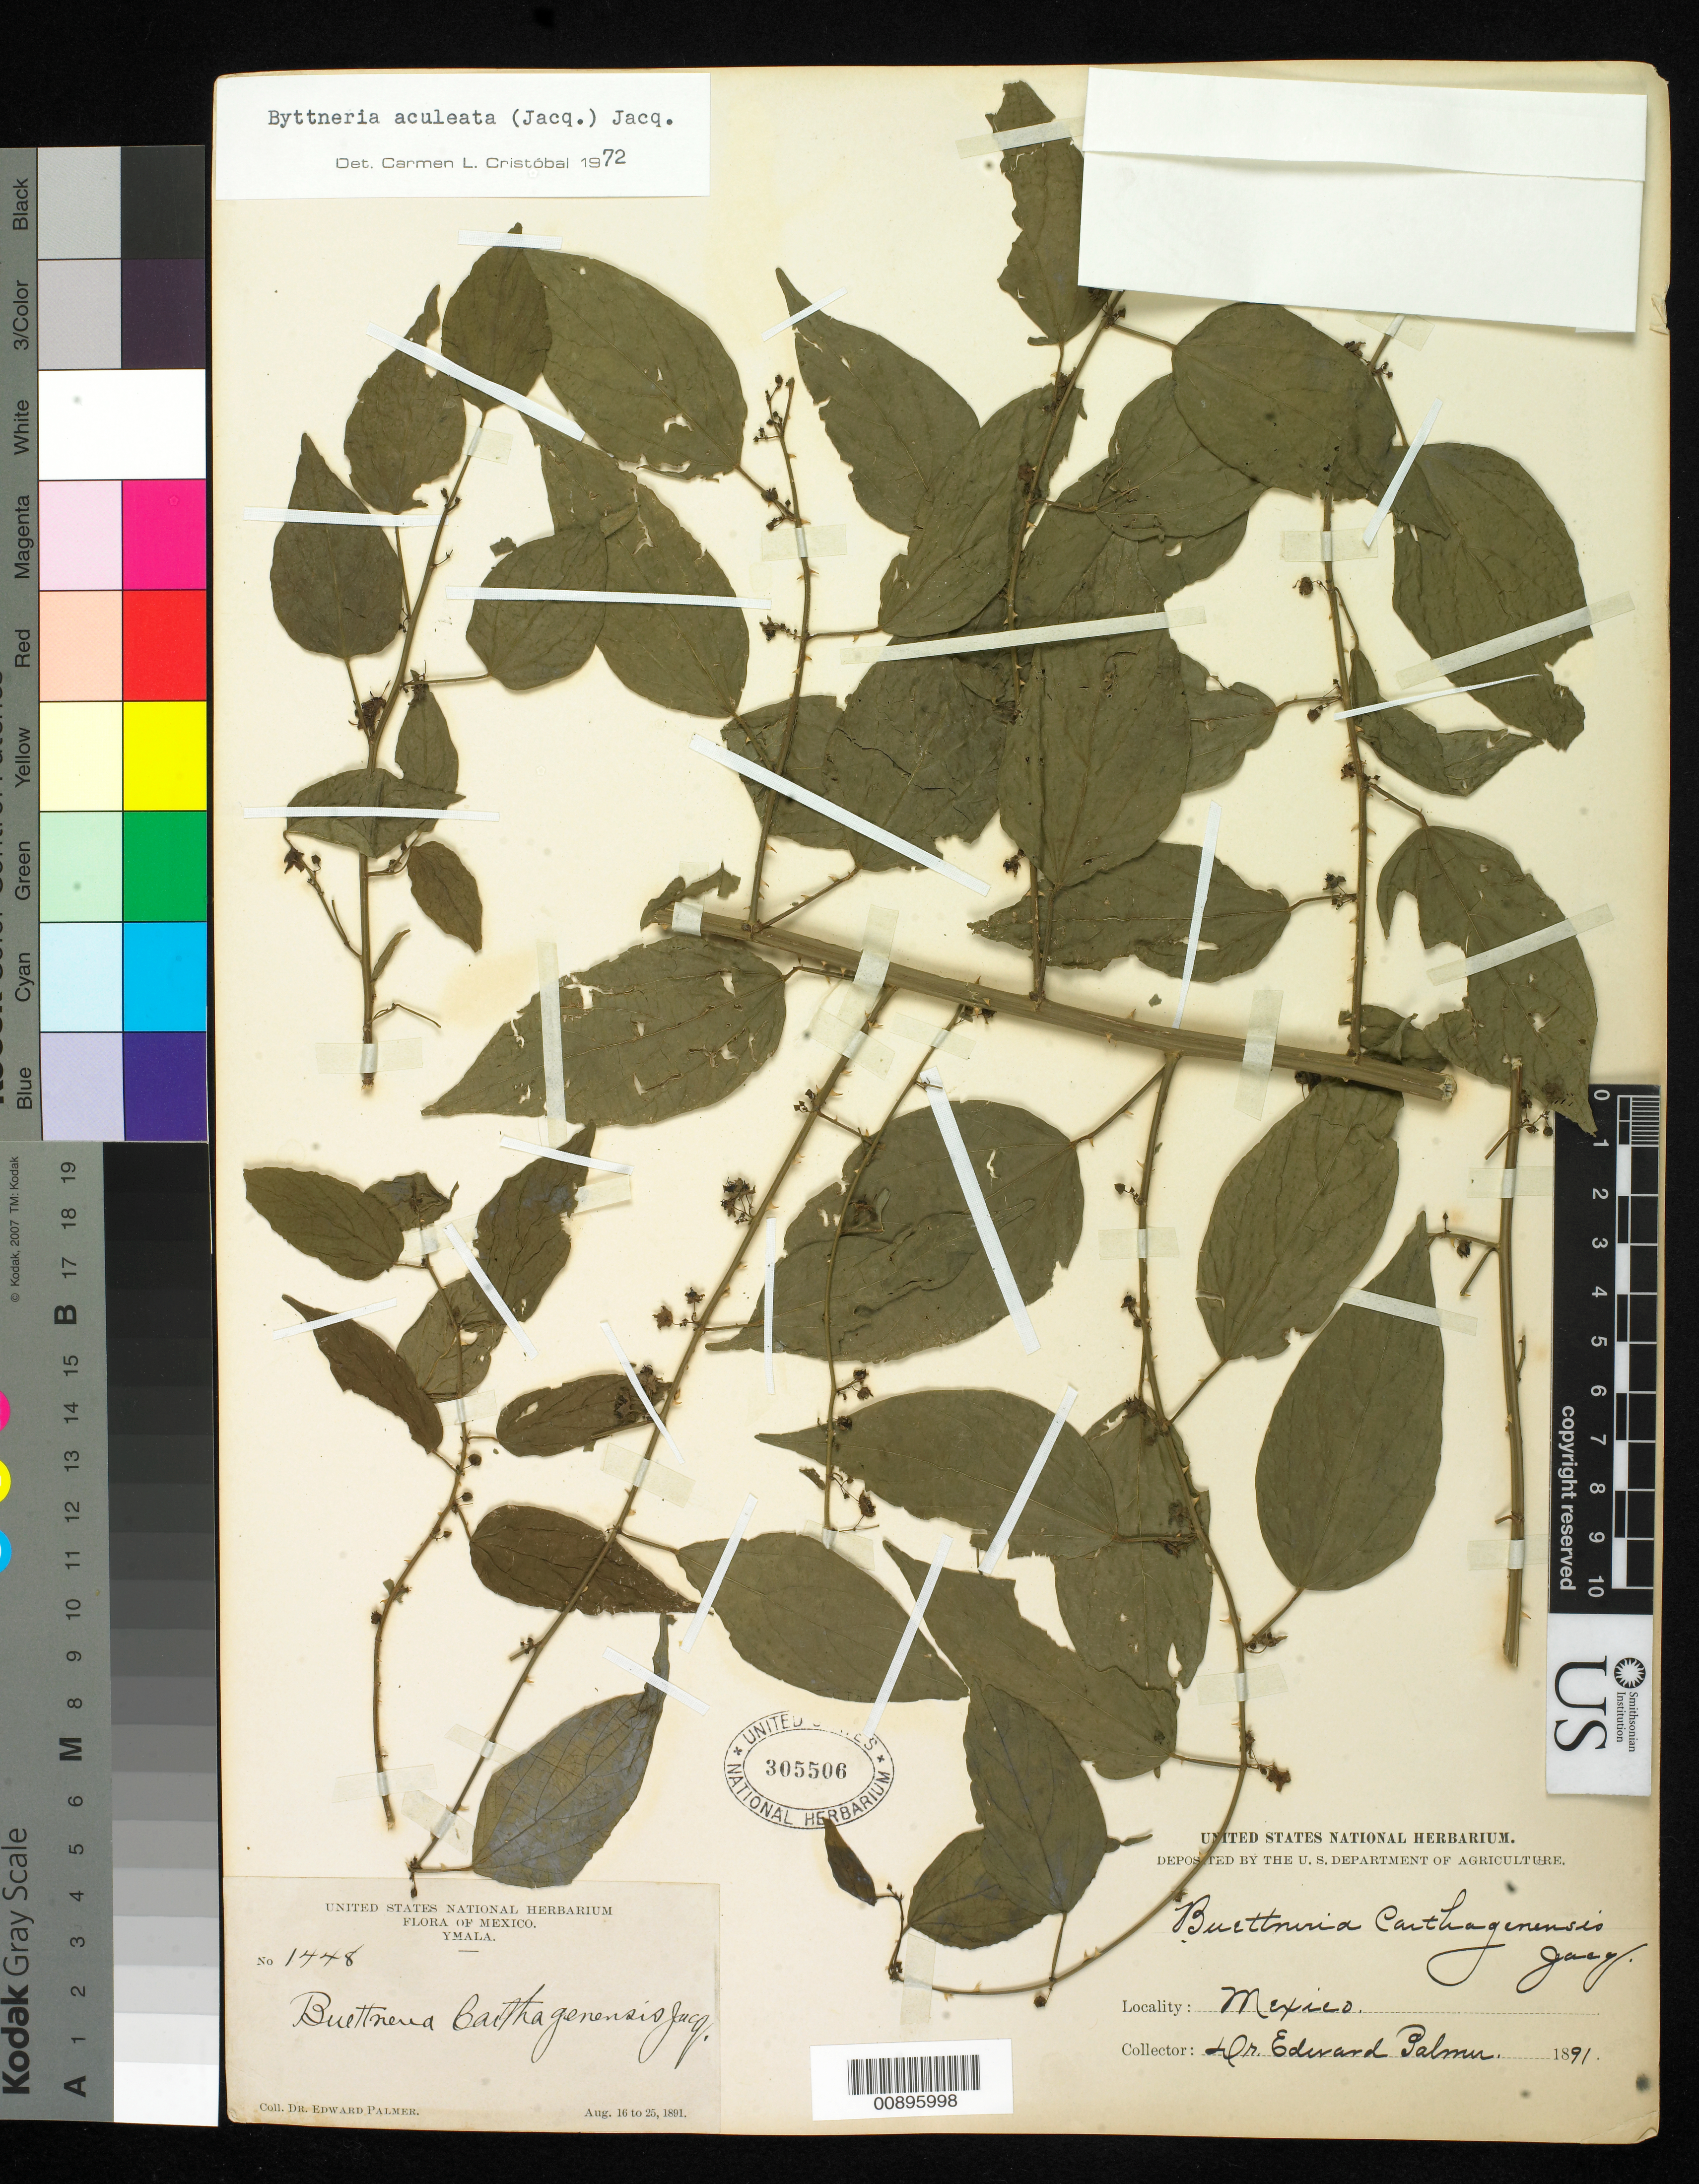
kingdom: Plantae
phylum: Tracheophyta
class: Magnoliopsida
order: Malvales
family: Malvaceae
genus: Byttneria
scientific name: Byttneria aculeata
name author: (Jacq.) Jacq.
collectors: E. Palmer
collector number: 1448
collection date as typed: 16 Aug 1891 to 25 Aug 1891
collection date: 1891-08-16/1891-08-25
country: Mexico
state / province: Sinaloa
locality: Ymala, Sinaloa.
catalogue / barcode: US 305506